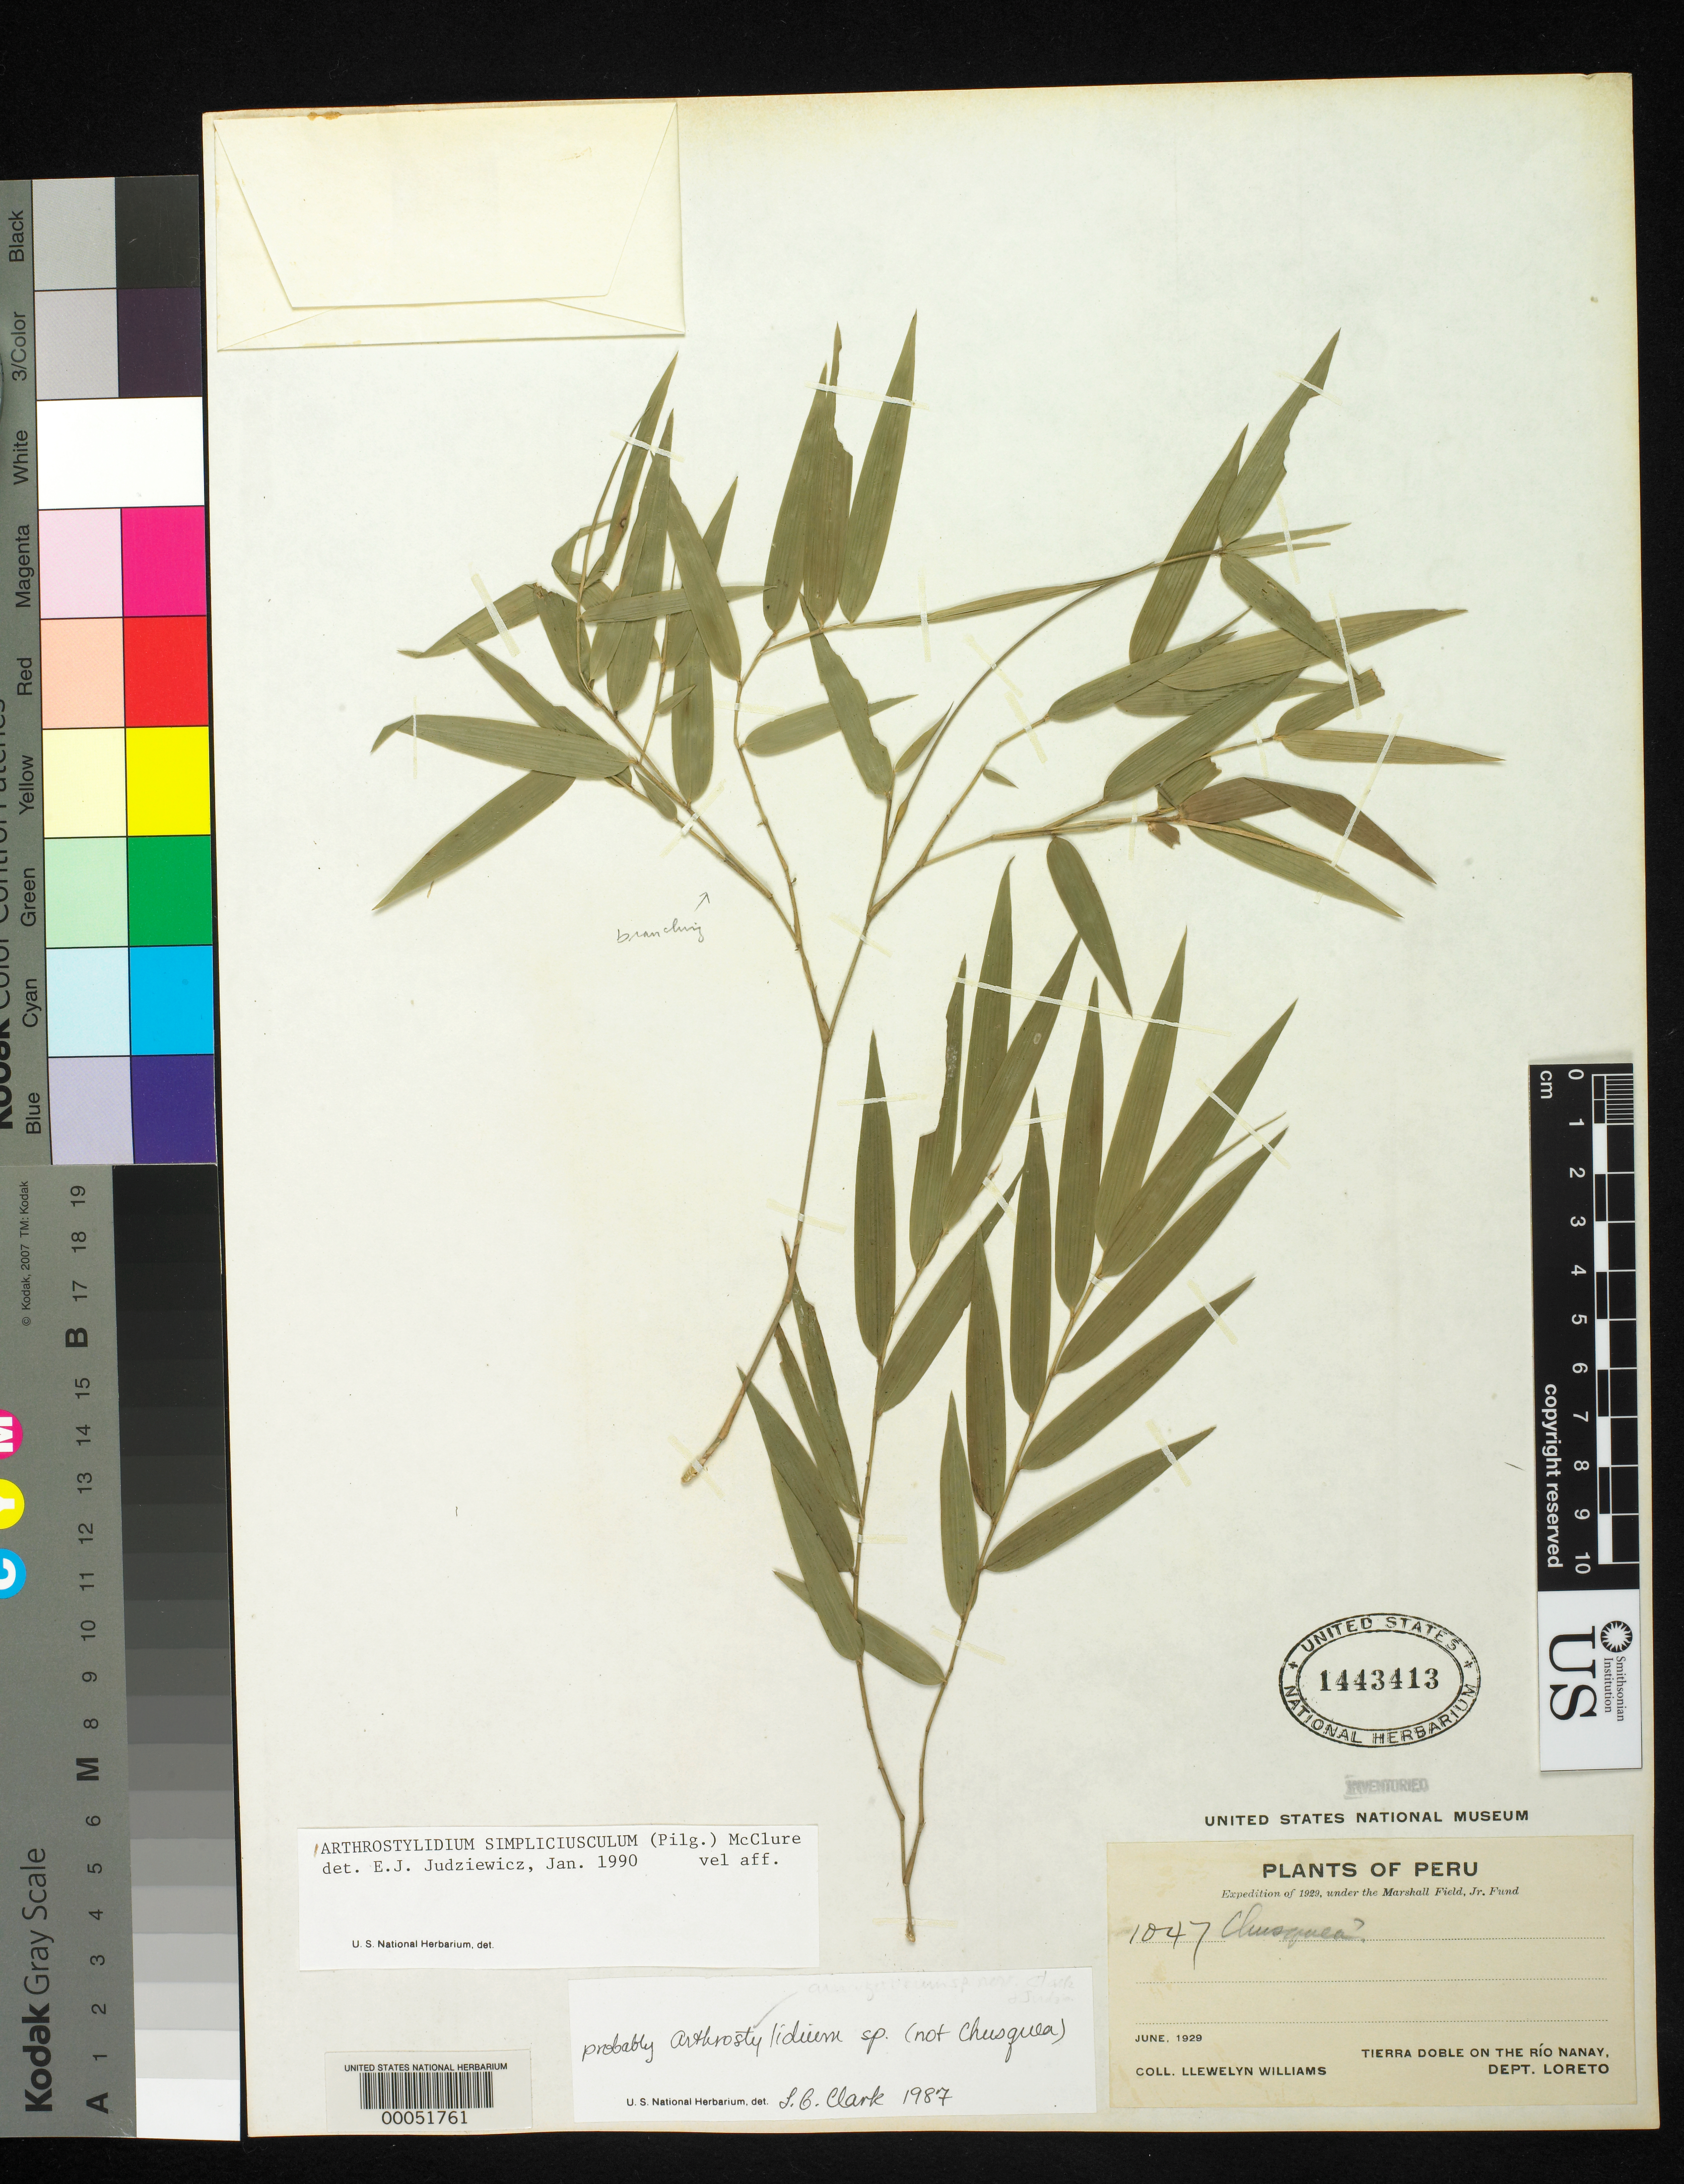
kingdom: Plantae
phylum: Tracheophyta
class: Liliopsida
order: Poales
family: Poaceae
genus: Arthrostylidium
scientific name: Arthrostylidium simpliciusculum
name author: (Pilg.) McClure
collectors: Ll. Williams & A. H. Alston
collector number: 1047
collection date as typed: Jun 1929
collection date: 1929-06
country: Peru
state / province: Loreto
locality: Tierra doble on the rio nanay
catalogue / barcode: US 1443413